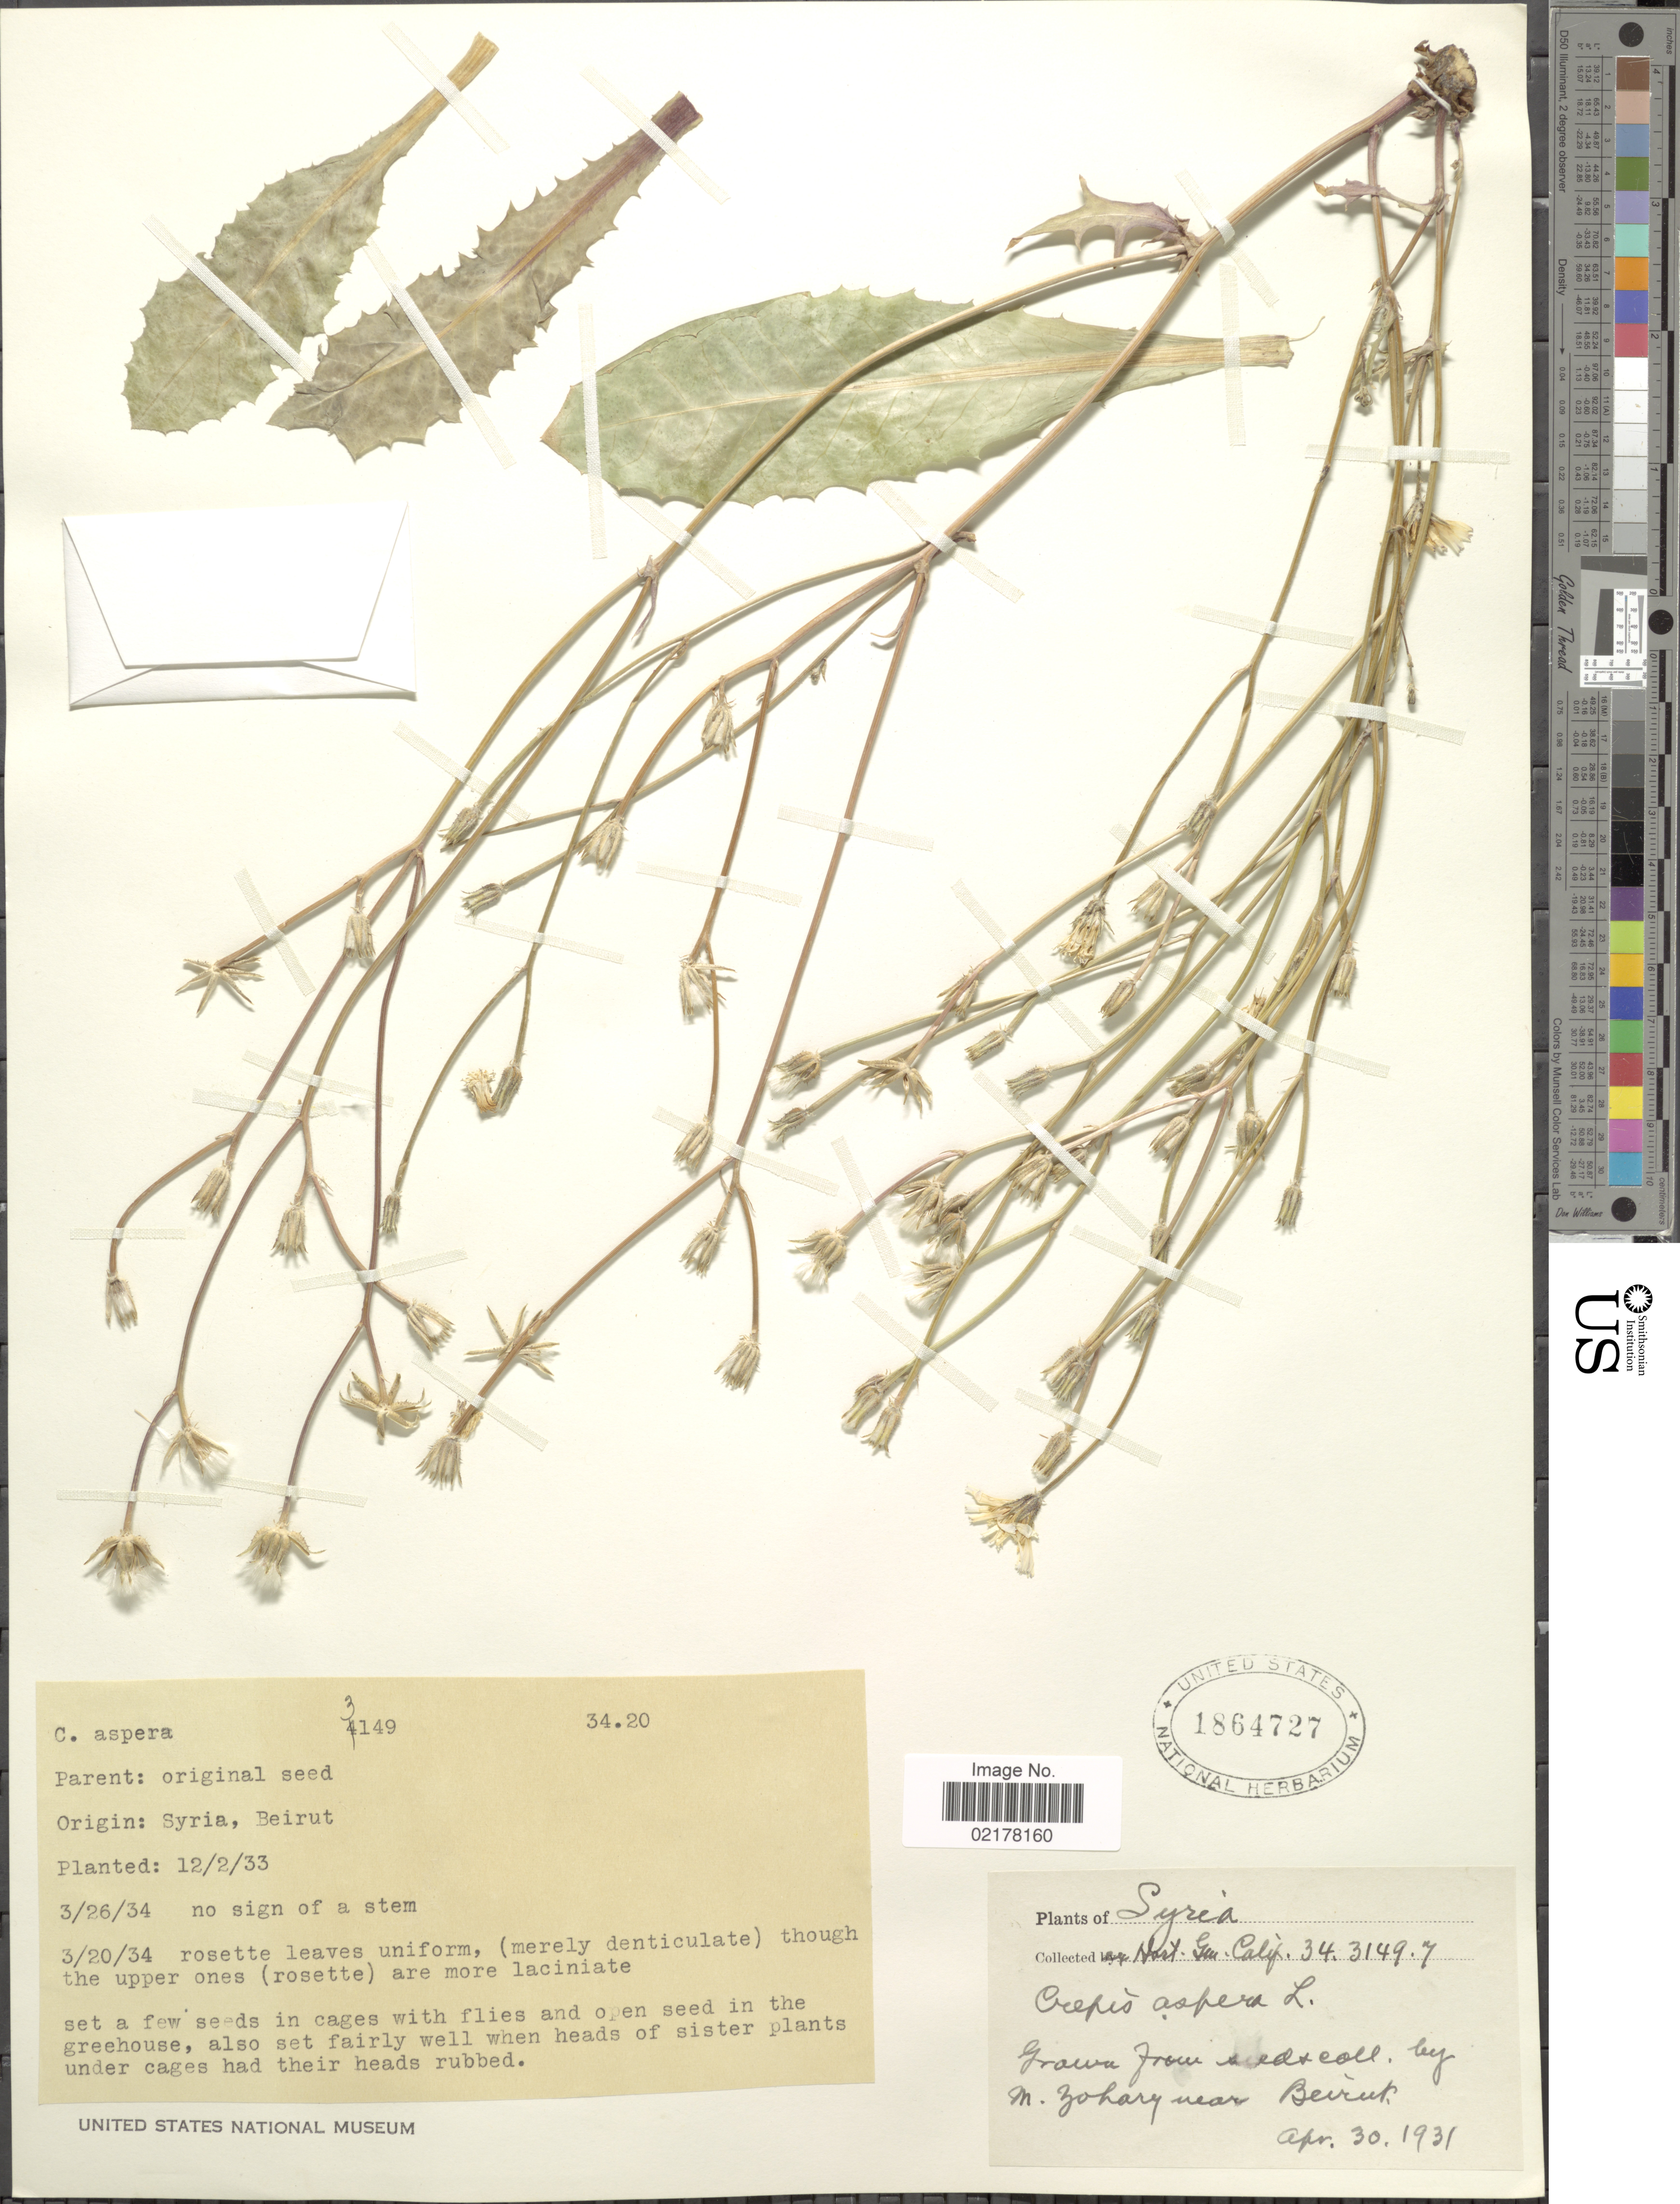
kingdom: Plantae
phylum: Tracheophyta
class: Magnoliopsida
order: Asterales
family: Asteraceae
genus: Crepis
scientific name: Crepis aspera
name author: L.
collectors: Hort. Gen. Calif.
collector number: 3431497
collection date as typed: Transcribed d/m/y: 12/2/33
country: Syria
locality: Syria [unsure placement]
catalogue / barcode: US 1864727